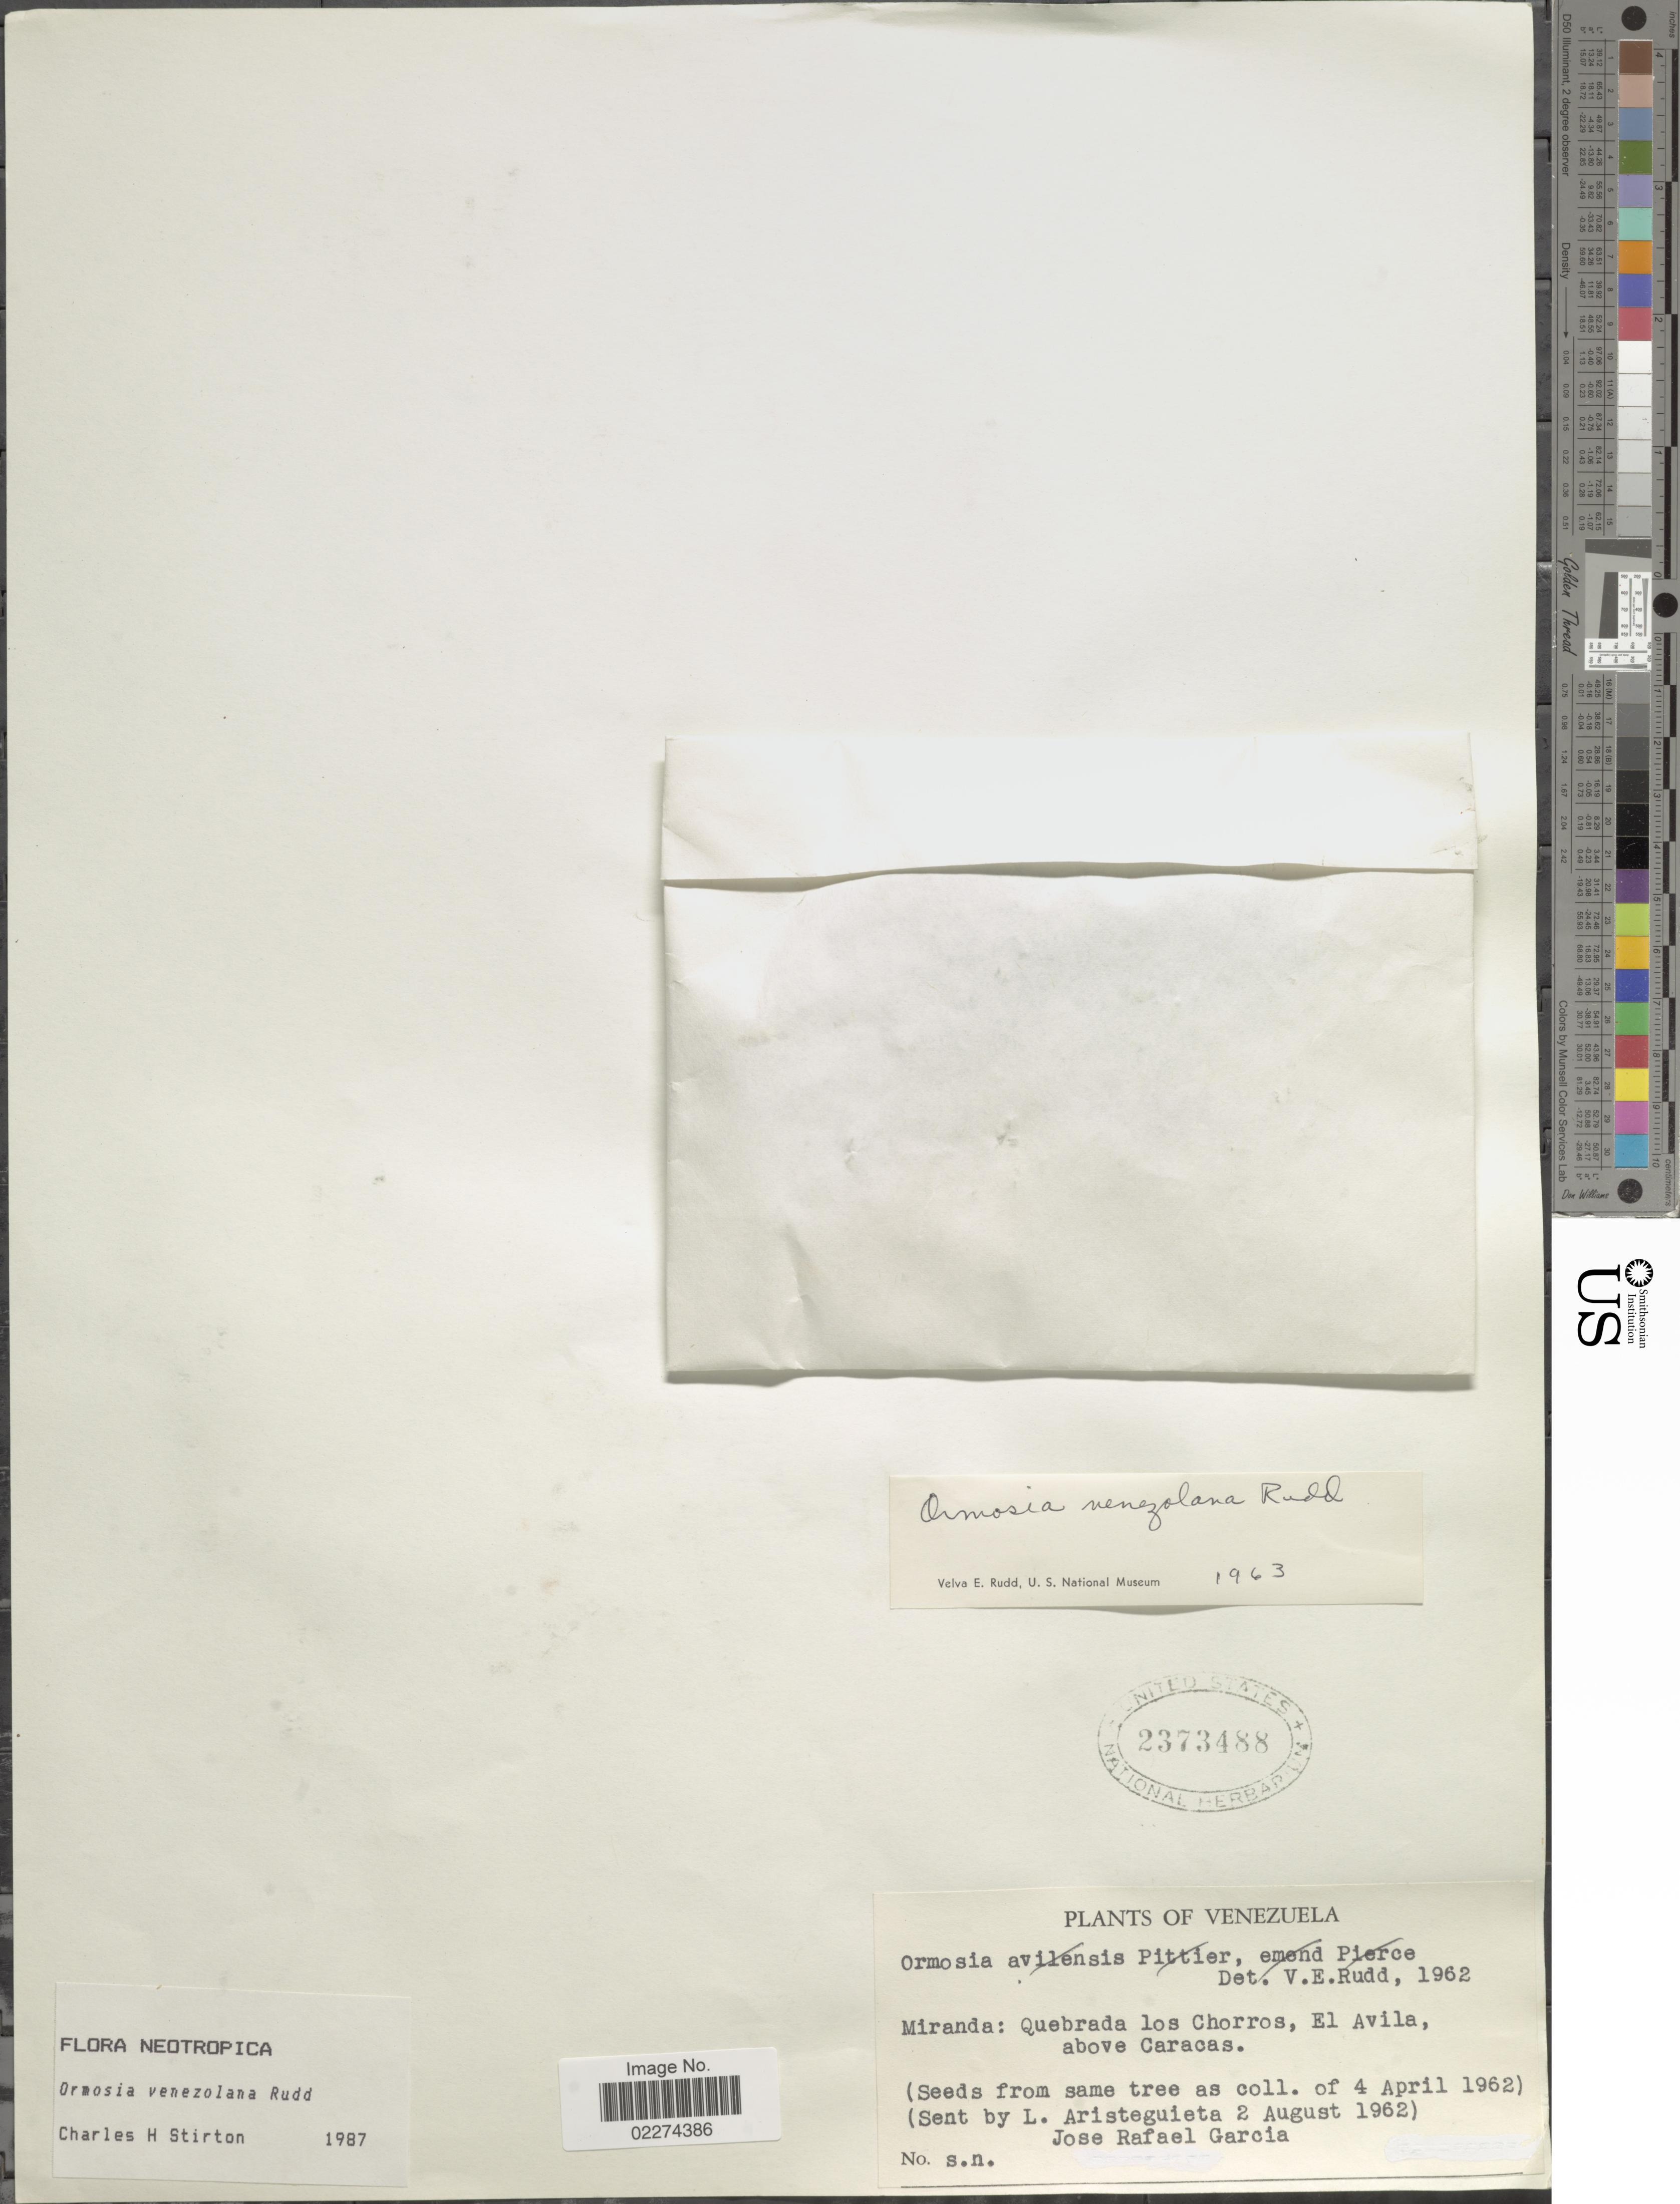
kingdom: Plantae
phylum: Tracheophyta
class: Magnoliopsida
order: Fabales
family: Fabaceae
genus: Ormosia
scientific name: Ormosia venezolana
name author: Rudd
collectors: R. F. Garcia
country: Venezuela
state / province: Miranda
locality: Quebrada los Chorros, El Avila, above Caracas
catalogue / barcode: US 2373488